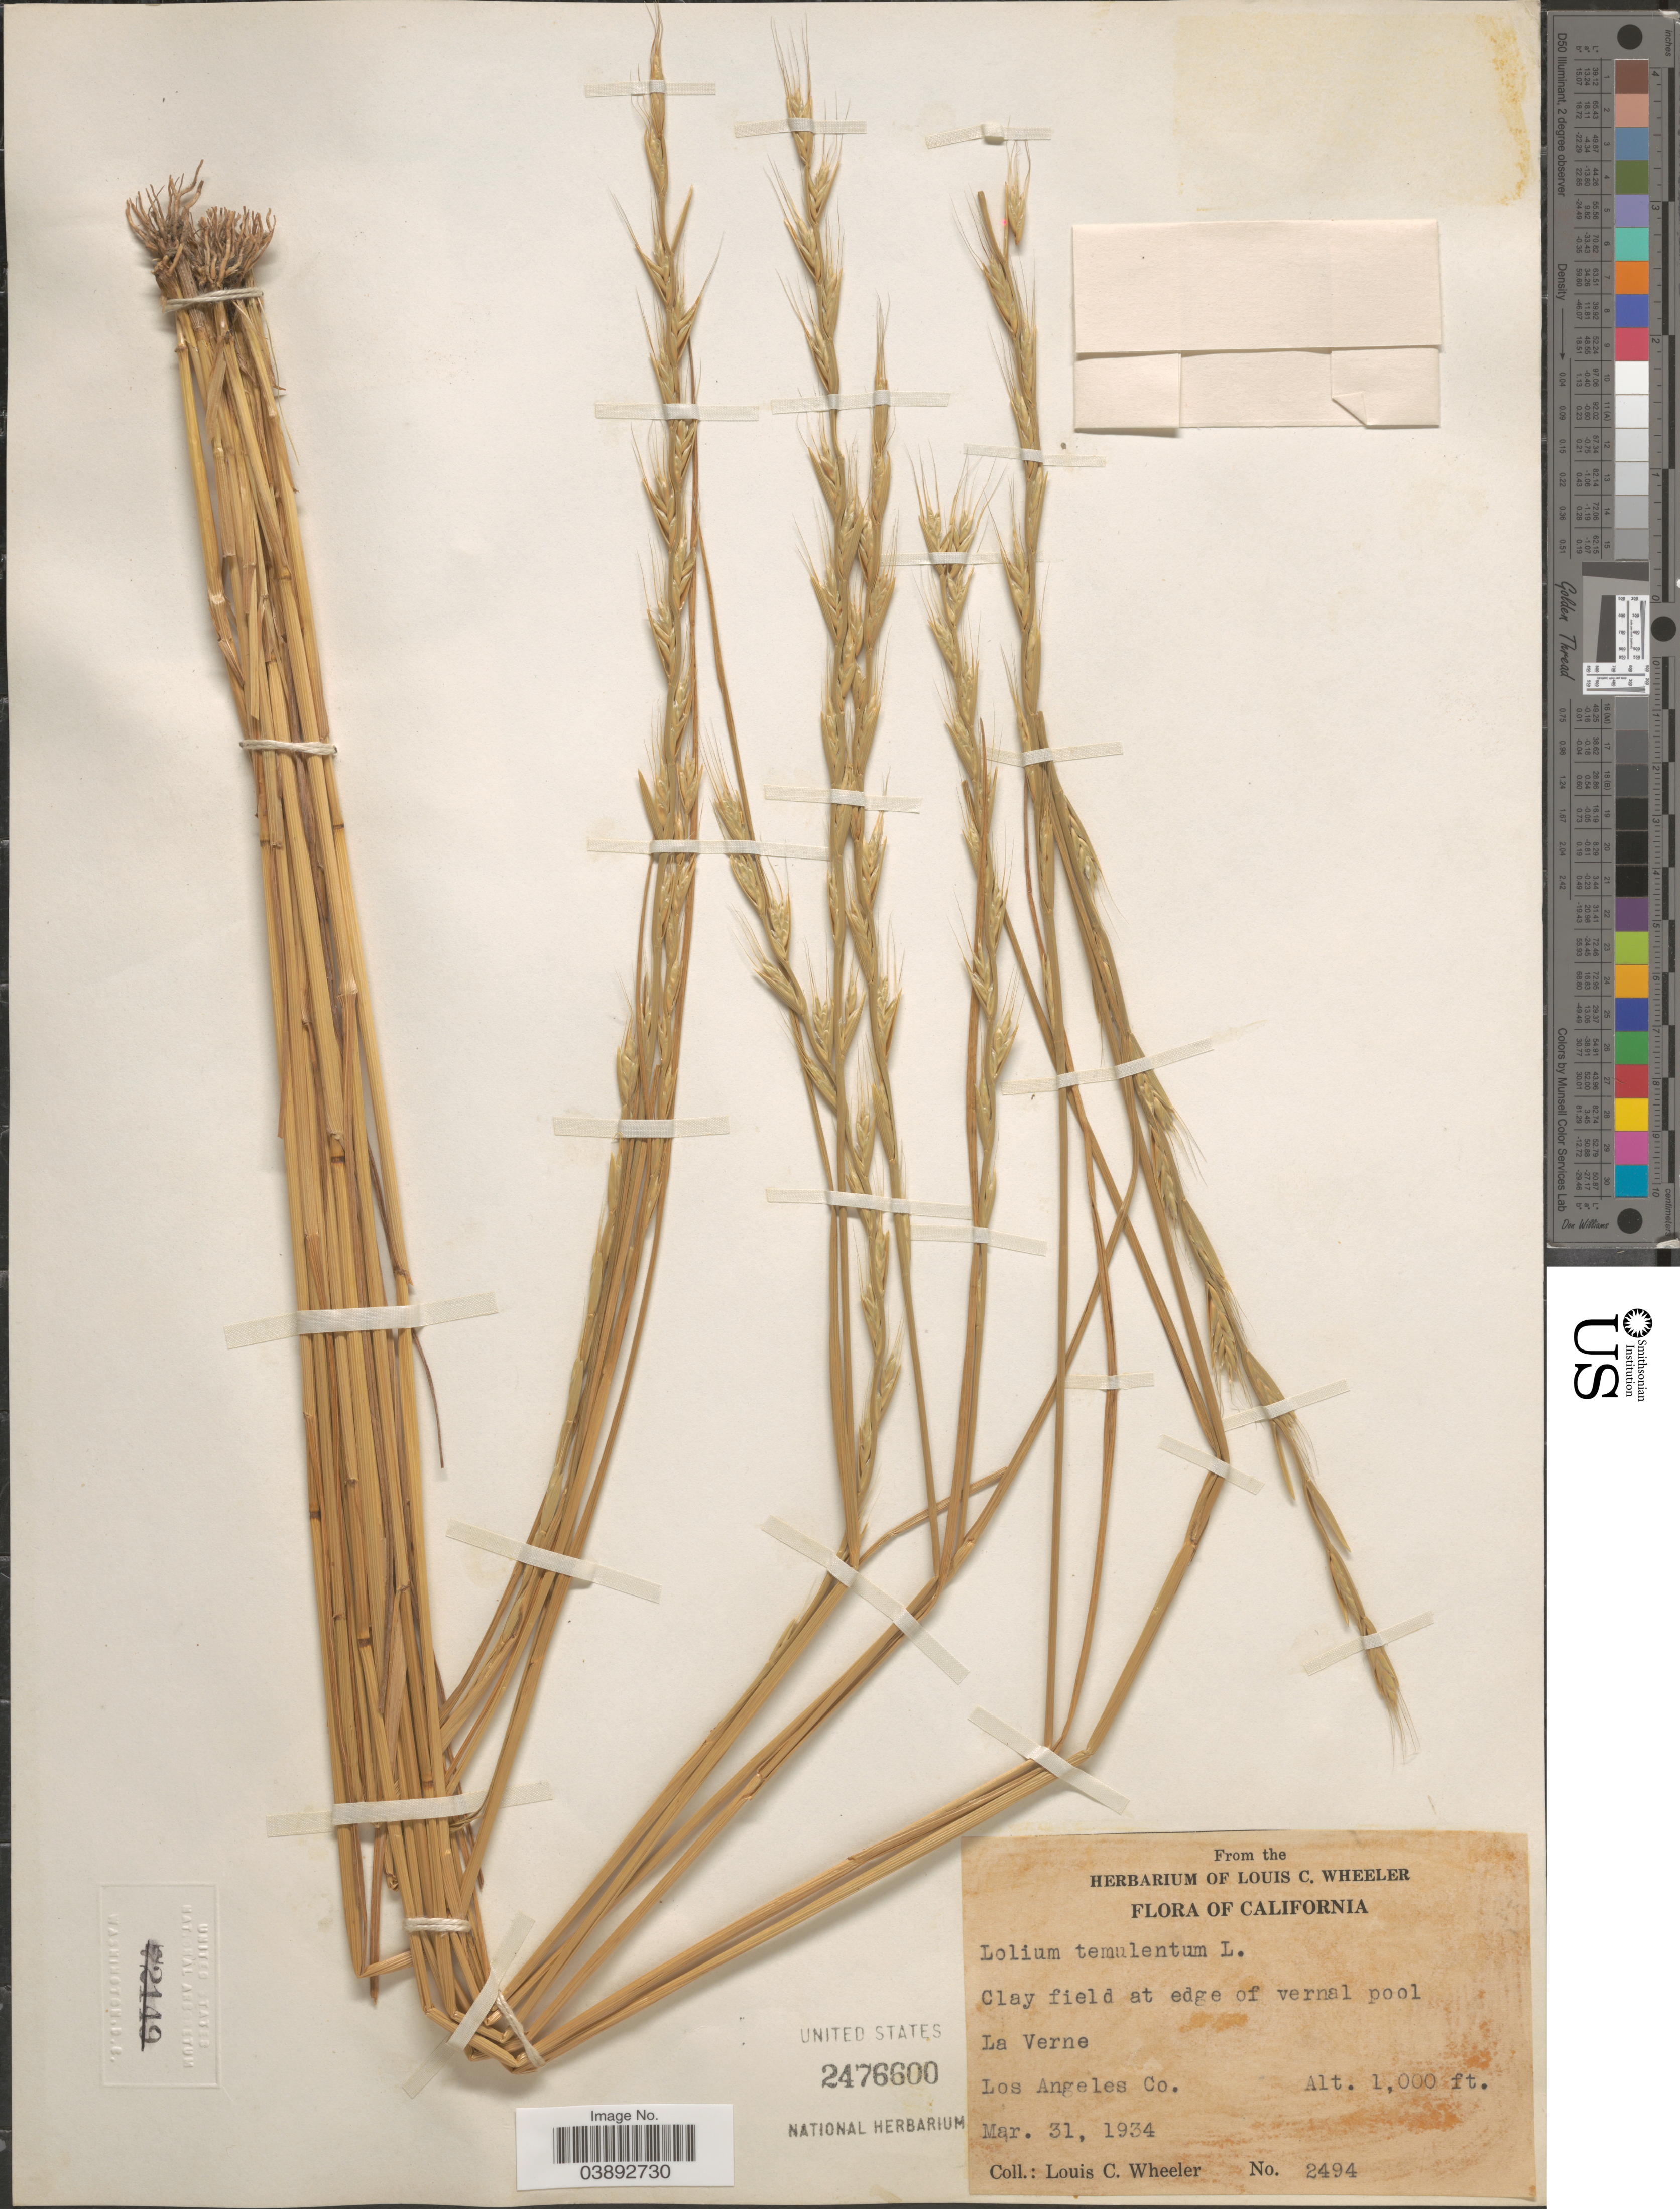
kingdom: Plantae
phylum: Tracheophyta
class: Liliopsida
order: Poales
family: Poaceae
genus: Lolium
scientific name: Lolium temulentum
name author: L.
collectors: L. C. Wheeler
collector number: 2494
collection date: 1934-03-31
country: United States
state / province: California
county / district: Los Angeles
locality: La Verne. Los Angeles Co.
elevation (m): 305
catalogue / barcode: US 2476600